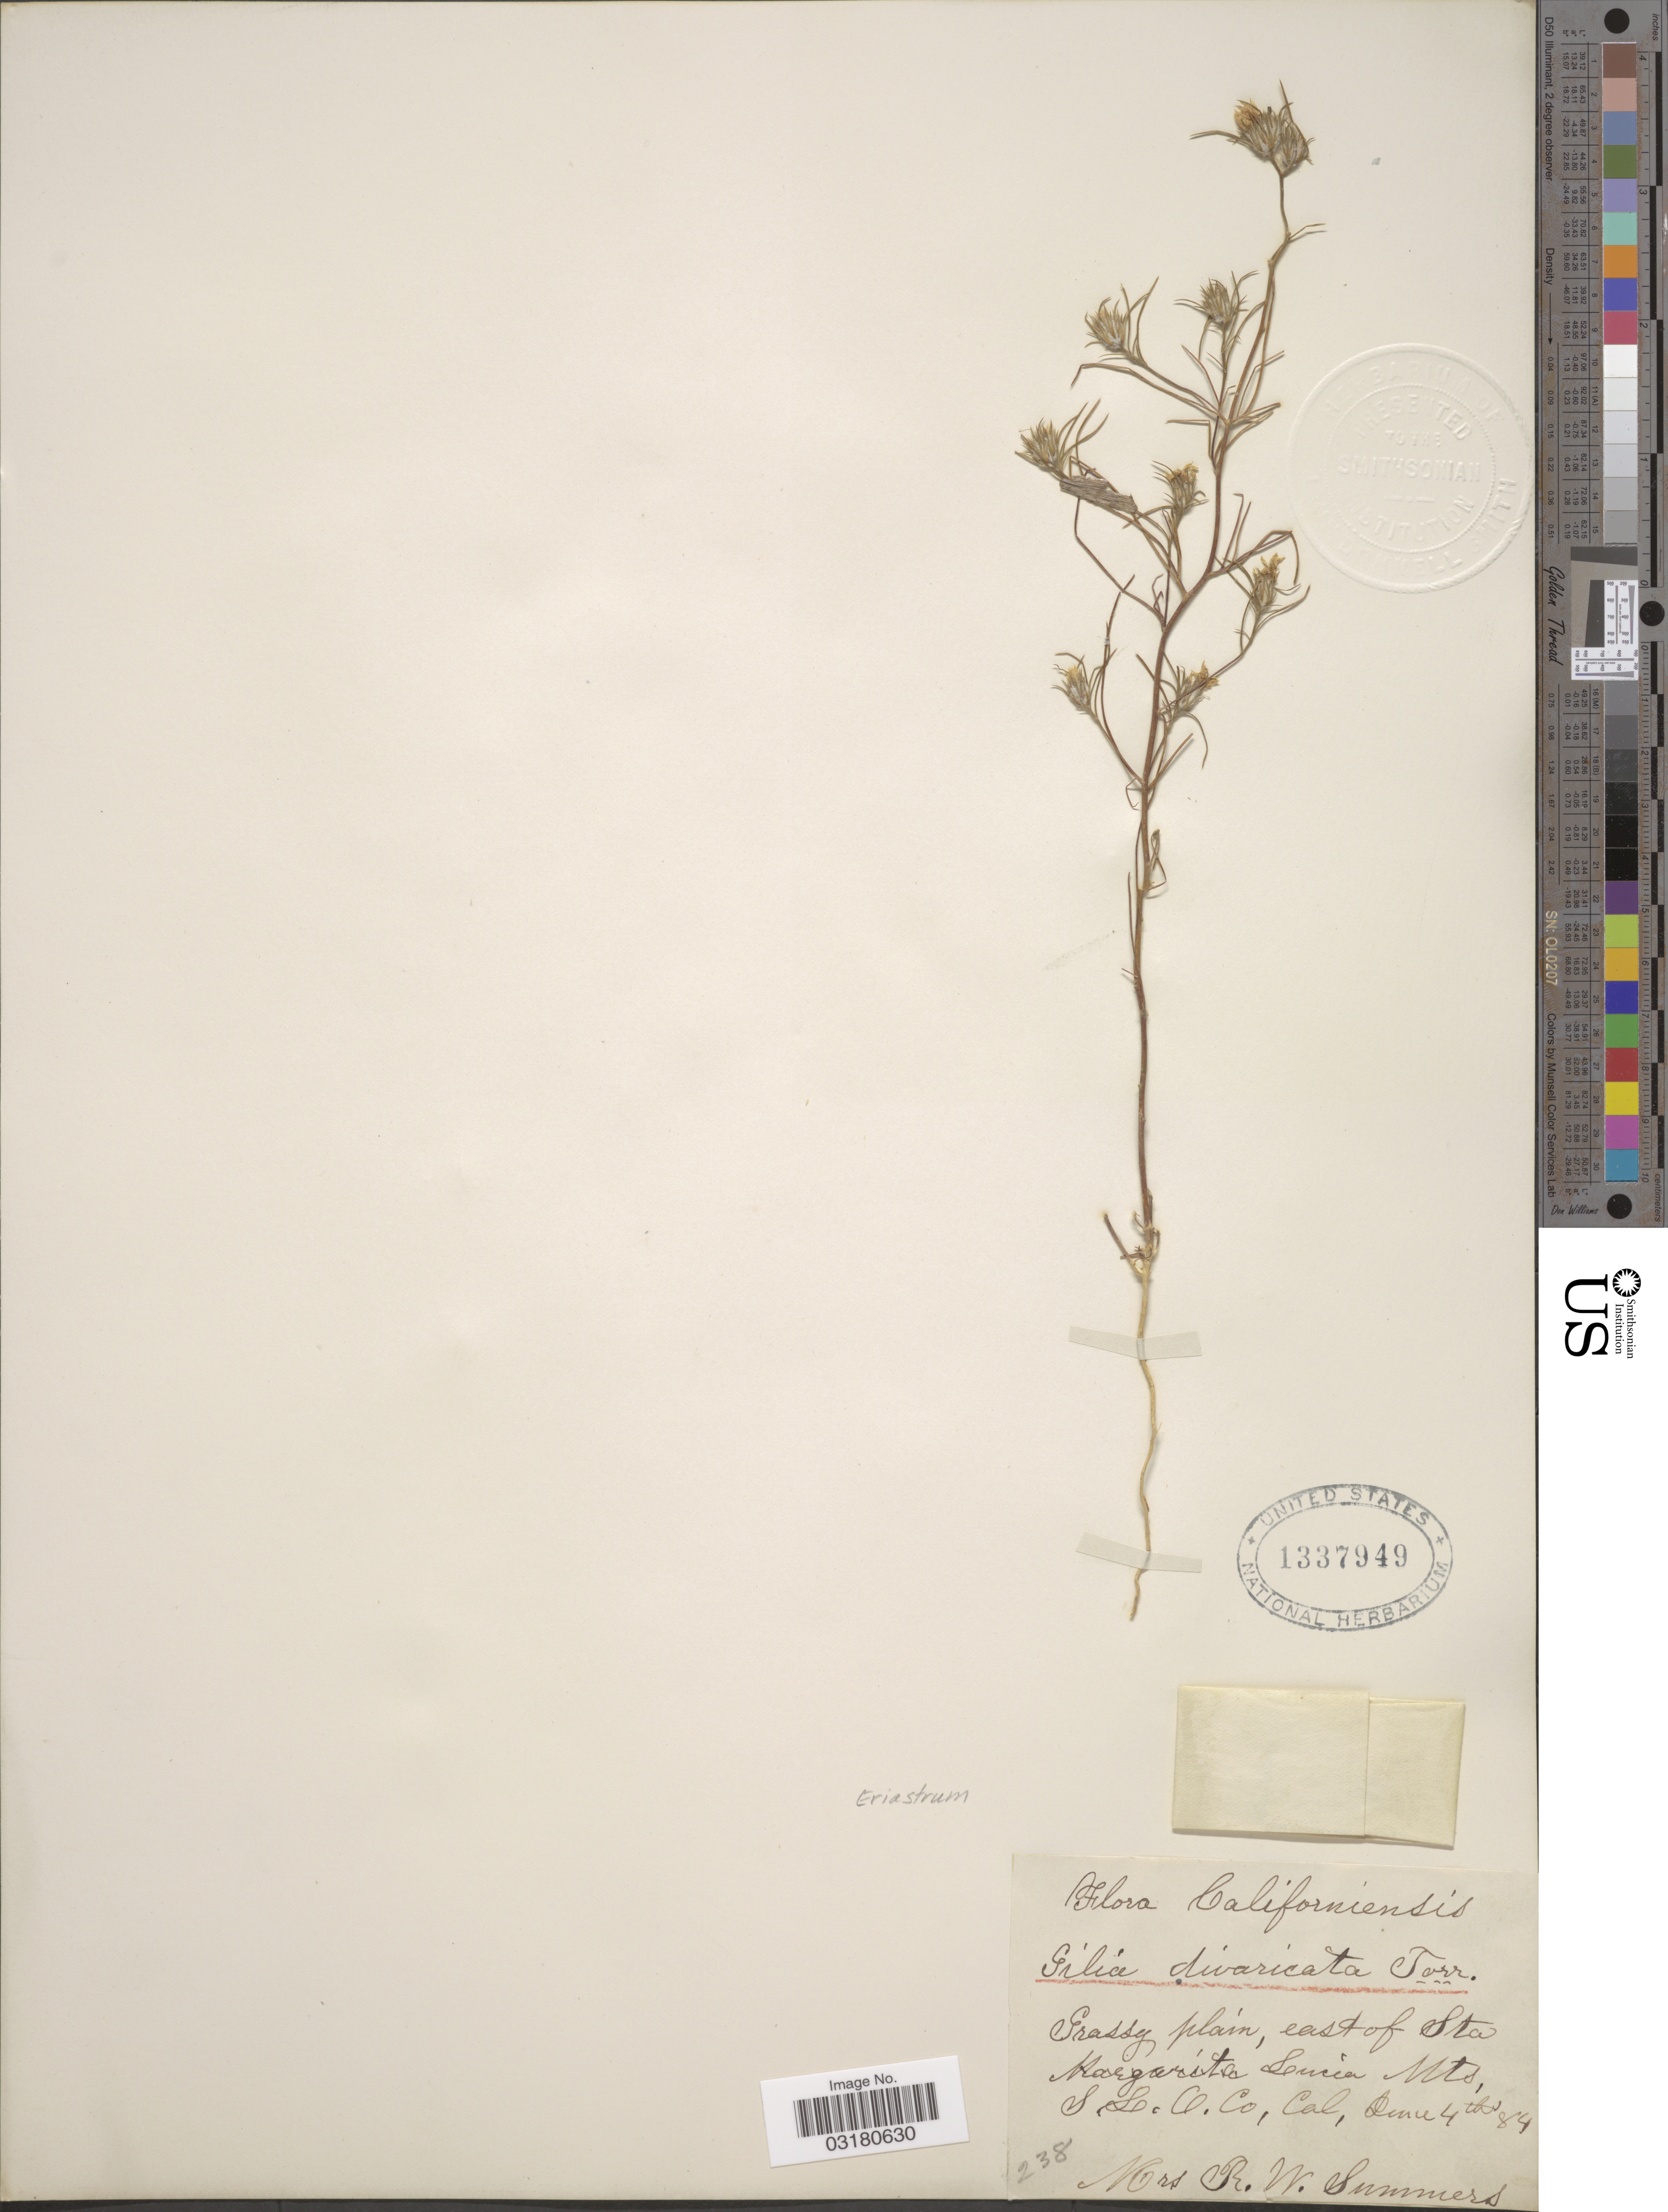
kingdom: Plantae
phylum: Tracheophyta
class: Magnoliopsida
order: Ericales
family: Polemoniaceae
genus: Eriastrum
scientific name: Eriastrum sp.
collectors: R. Summers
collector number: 238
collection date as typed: Transcribed d/m/y: 4/6/84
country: United States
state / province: California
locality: East of Sta Lucia Mts. S. L. O. Co.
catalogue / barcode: US 1337949